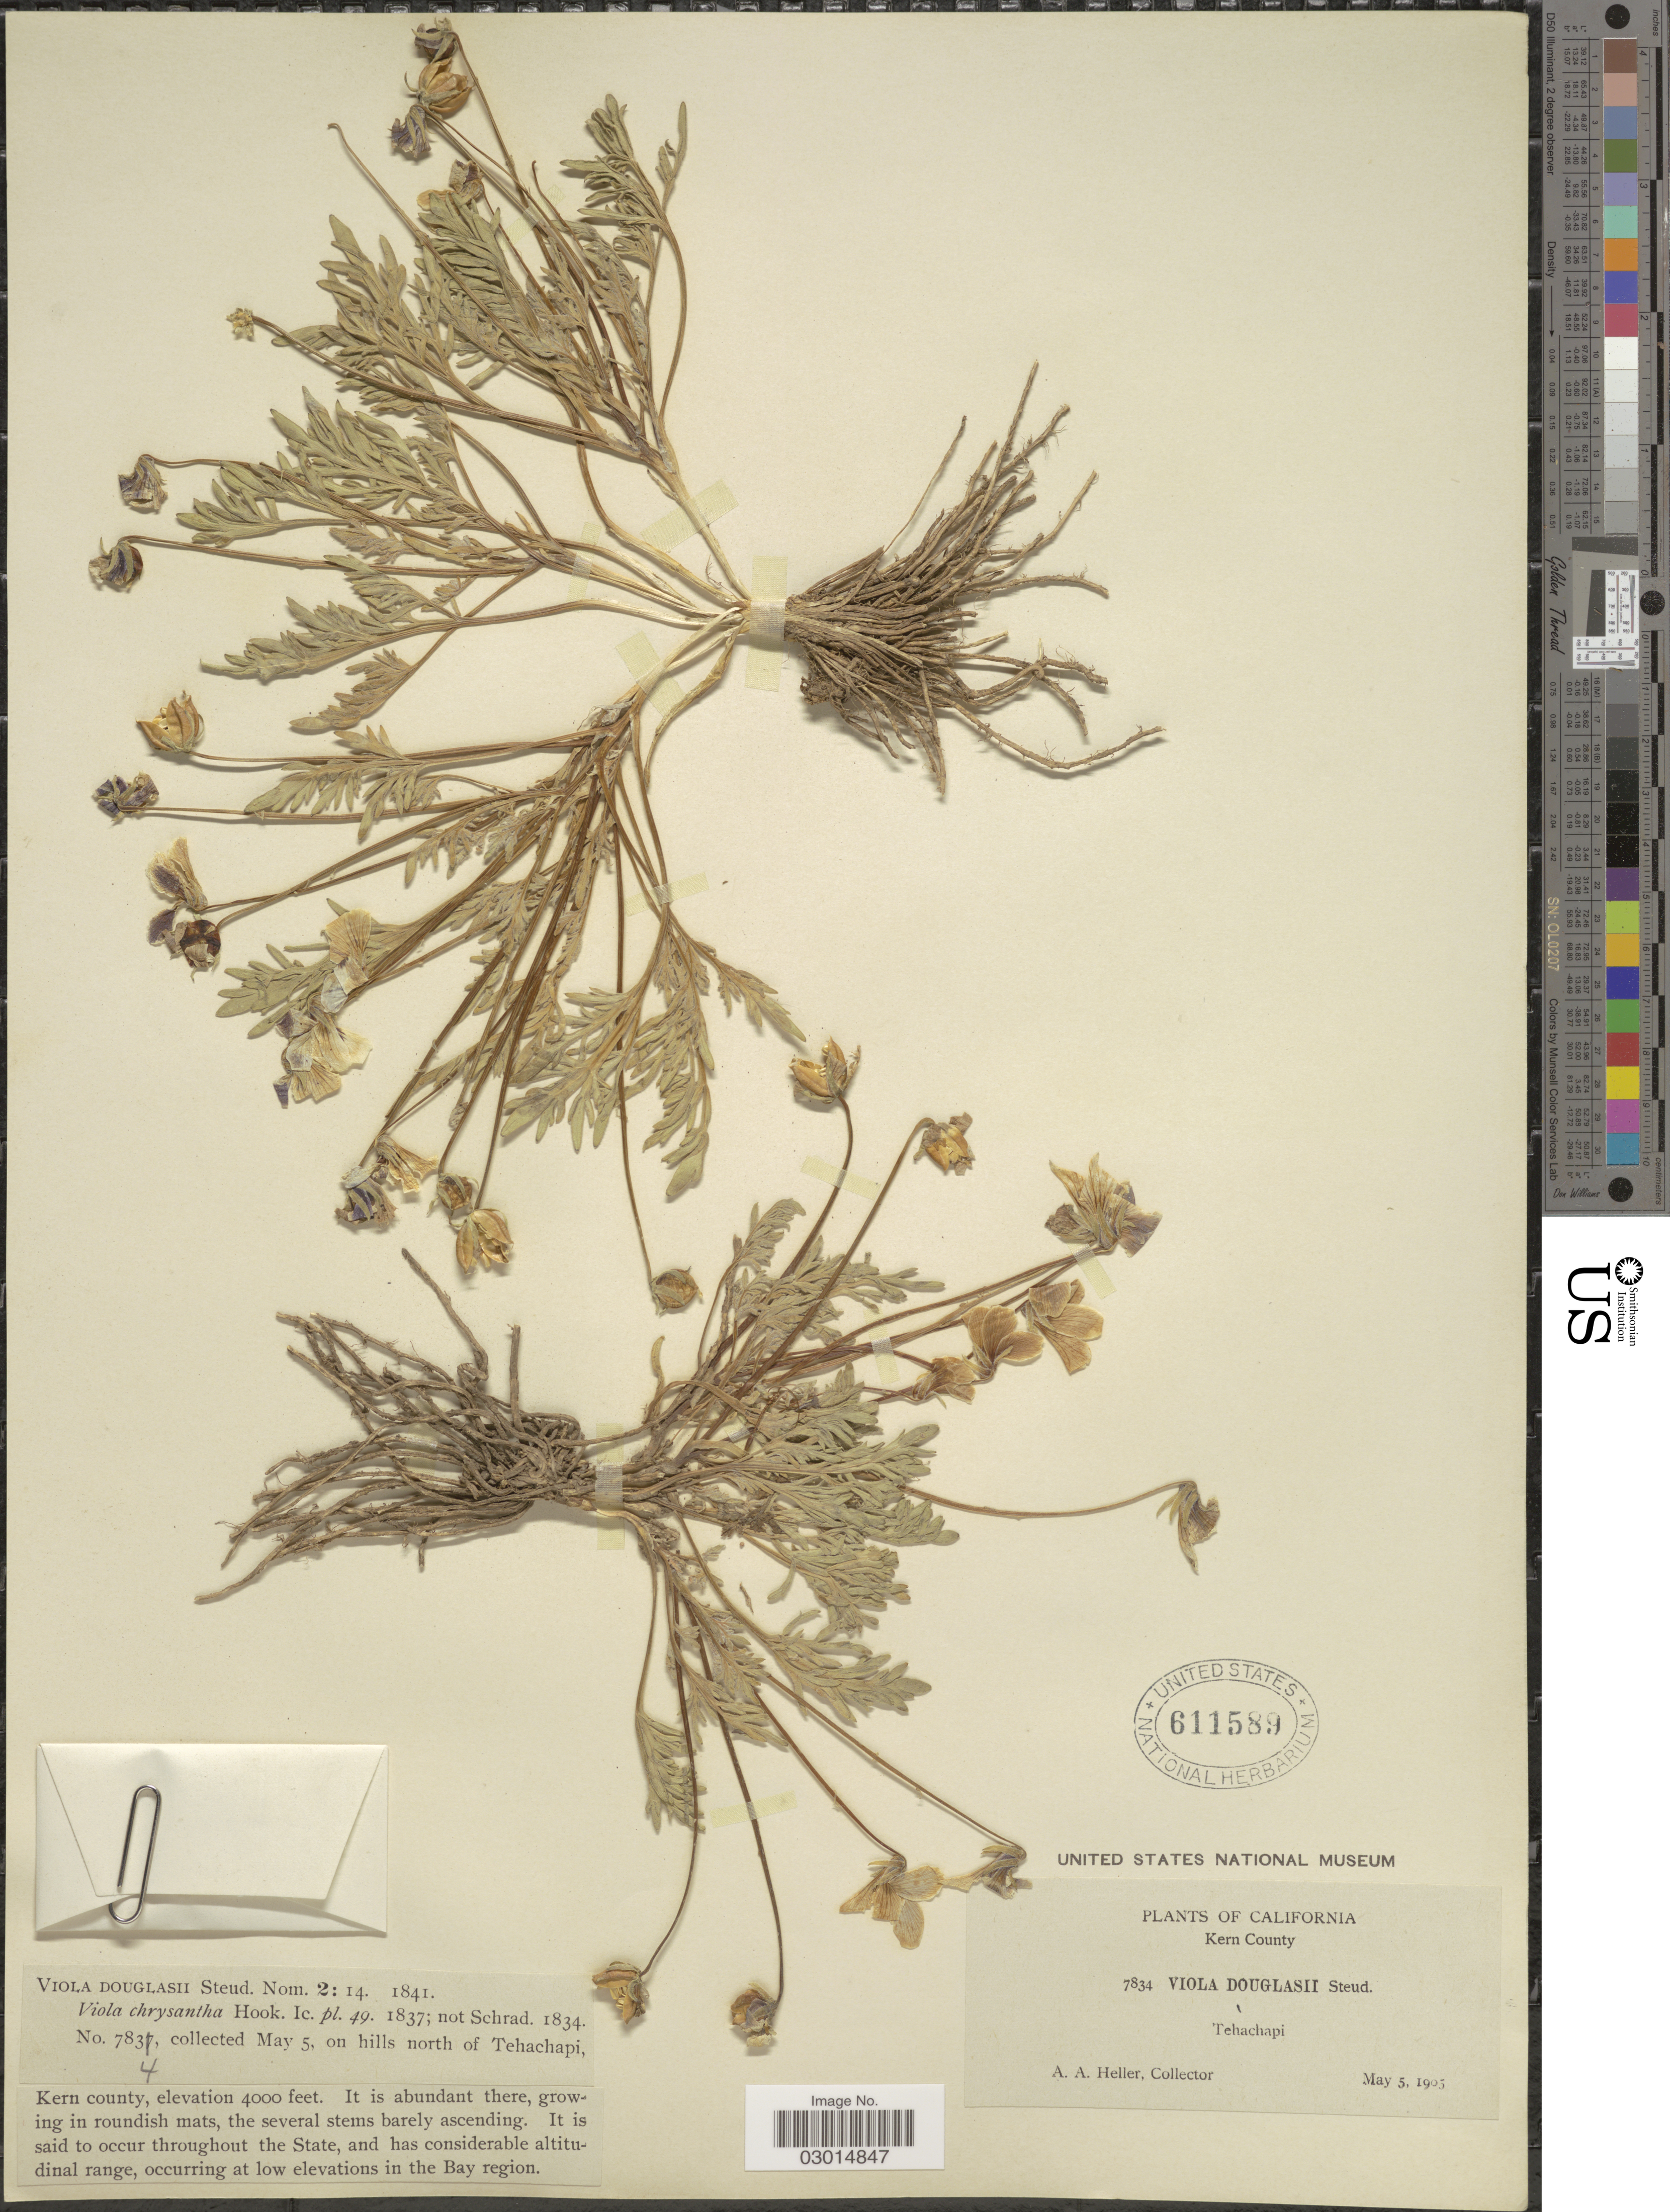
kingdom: Plantae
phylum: Tracheophyta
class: Magnoliopsida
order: Malpighiales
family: Violaceae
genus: Viola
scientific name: Viola douglasii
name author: Steud.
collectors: A. A. Heller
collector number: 7834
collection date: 1905-05-05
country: United States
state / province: California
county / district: Kern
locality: Kern County, Tehachapi.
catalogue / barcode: US 611589